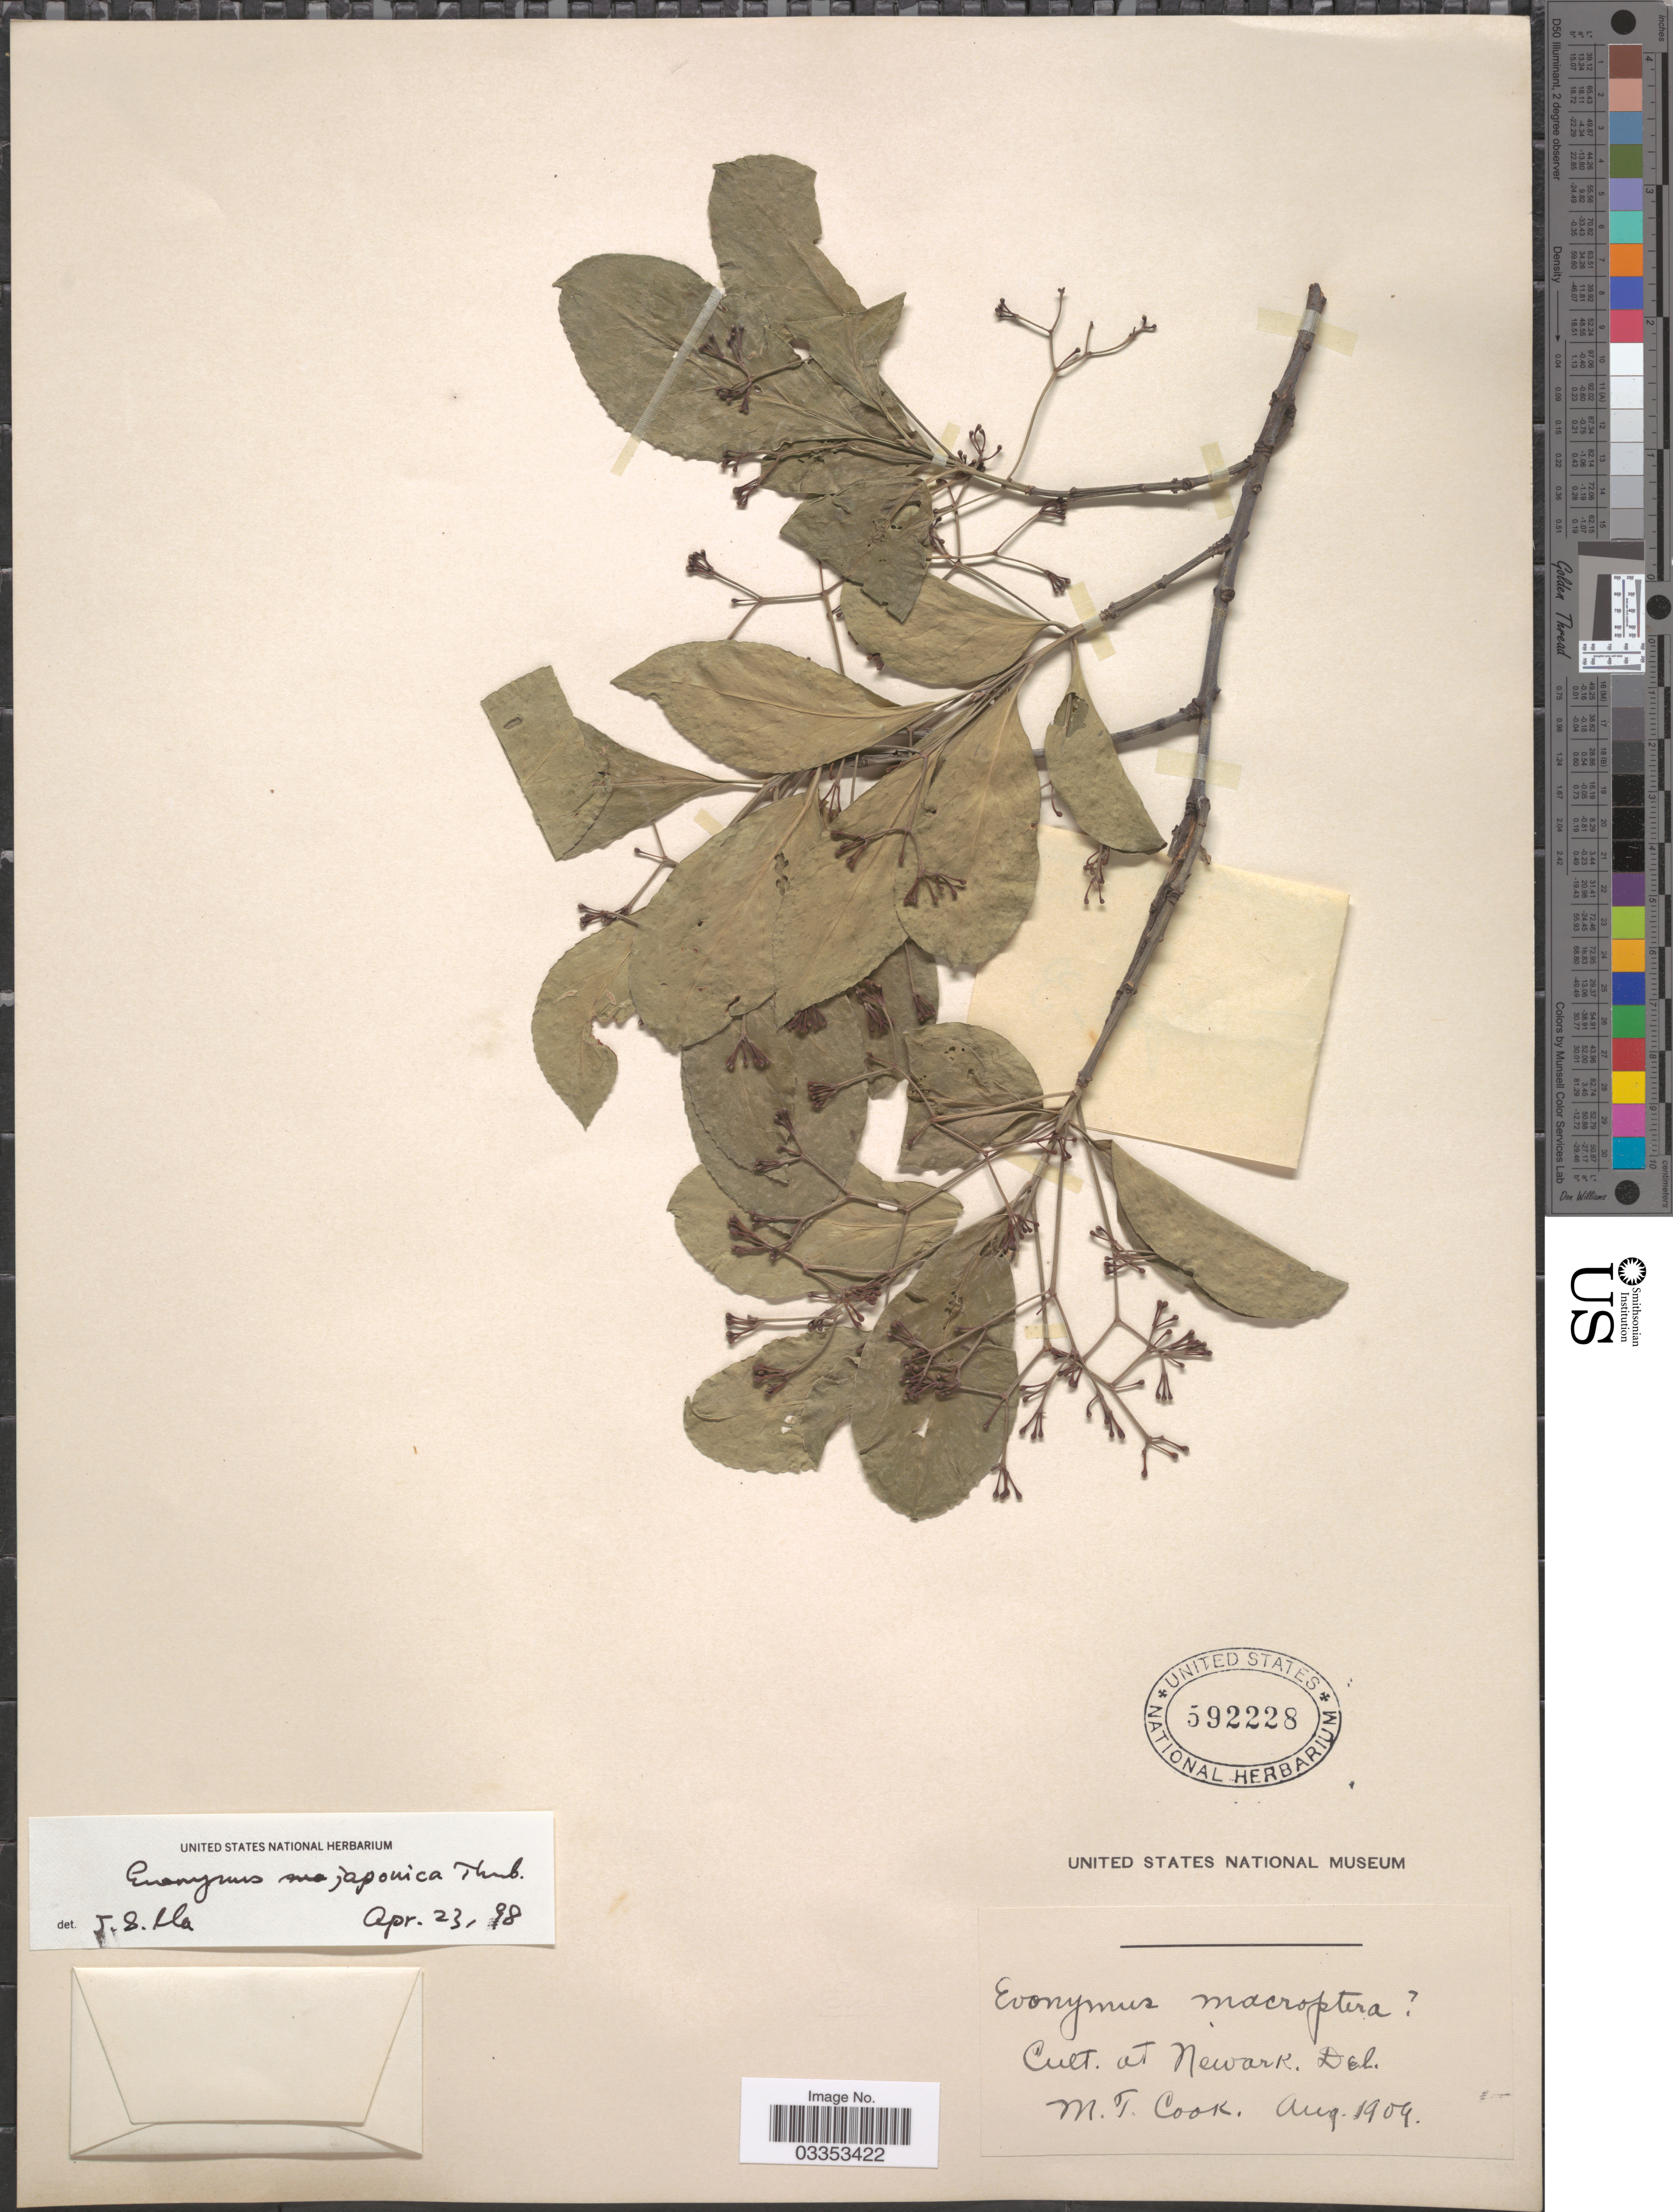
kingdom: Plantae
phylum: Tracheophyta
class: Magnoliopsida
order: Celastrales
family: Celastraceae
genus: Euonymus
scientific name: Euonymus japonicus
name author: Thunb.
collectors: M. T. Cook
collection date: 1909-08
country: United States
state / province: Delaware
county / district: New Castle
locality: Cult. at Newark. Del.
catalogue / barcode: US 592228